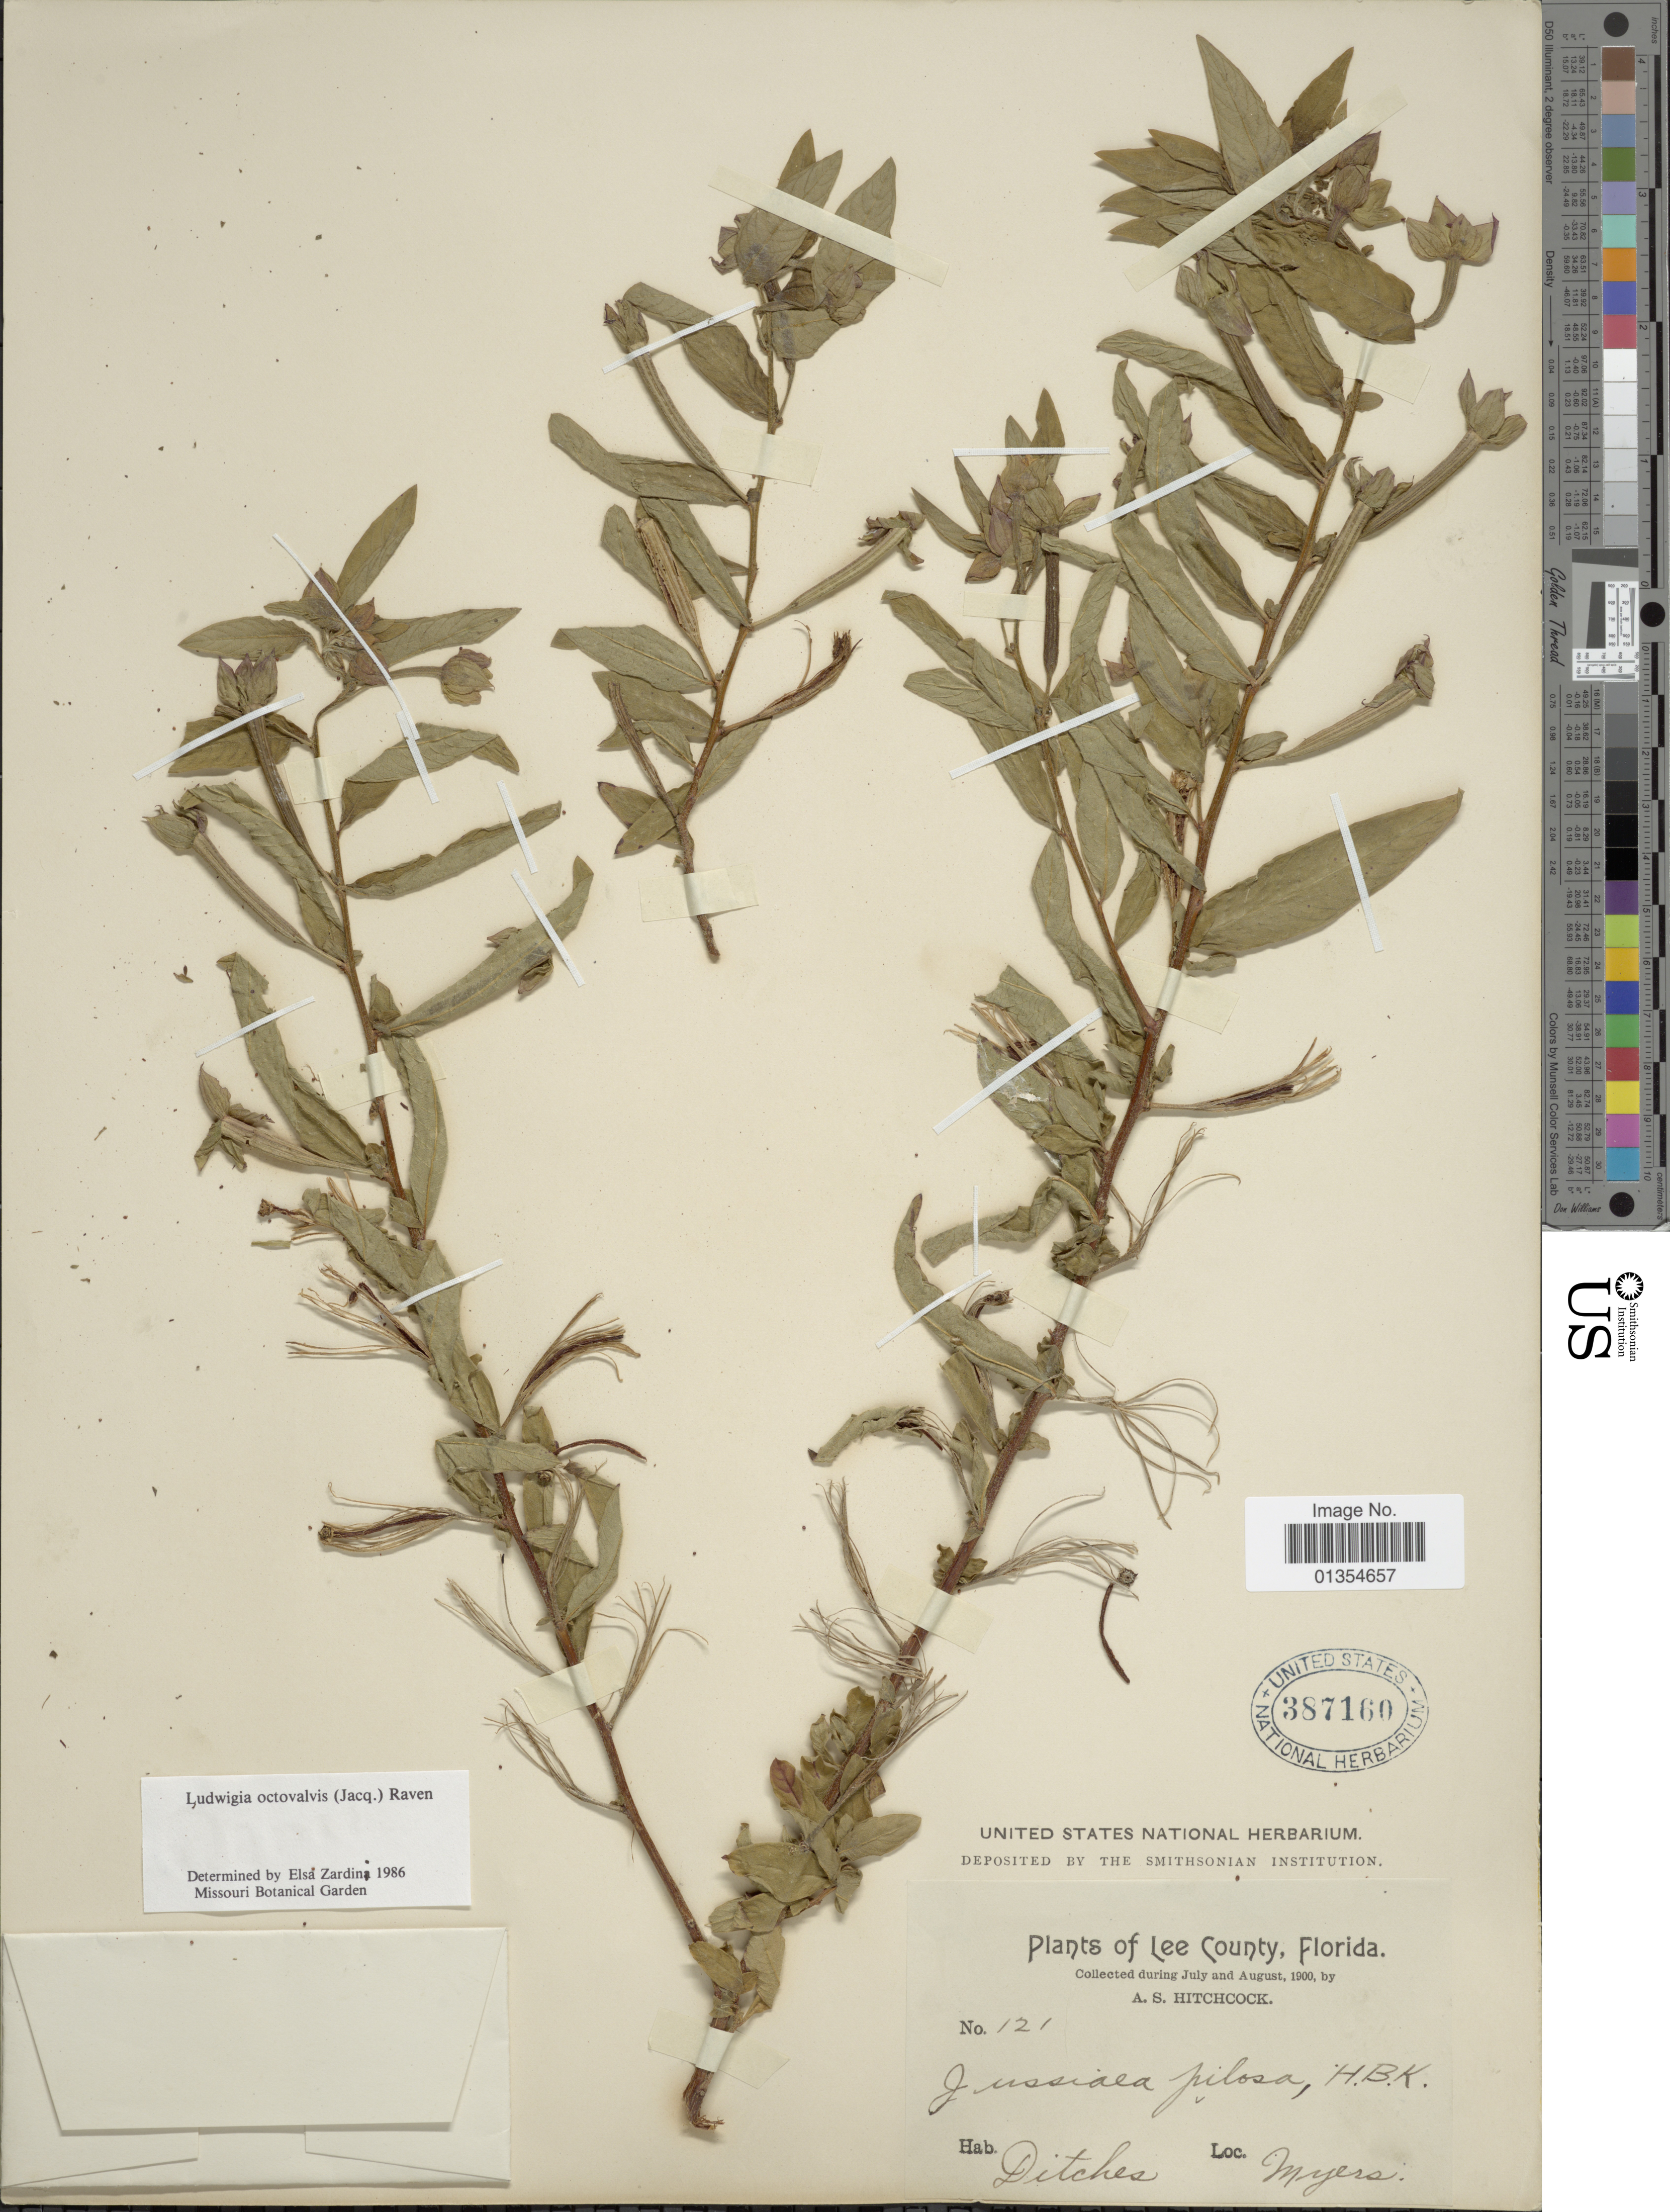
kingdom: Plantae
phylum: Tracheophyta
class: Magnoliopsida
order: Myrtales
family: Onagraceae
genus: Ludwigia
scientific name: Ludwigia octovalvis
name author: (Jacq.) P.H. Raven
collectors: A. S. Hitchcock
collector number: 121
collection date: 1900-07/1900-08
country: United States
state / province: Florida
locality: Lee County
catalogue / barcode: US 387160